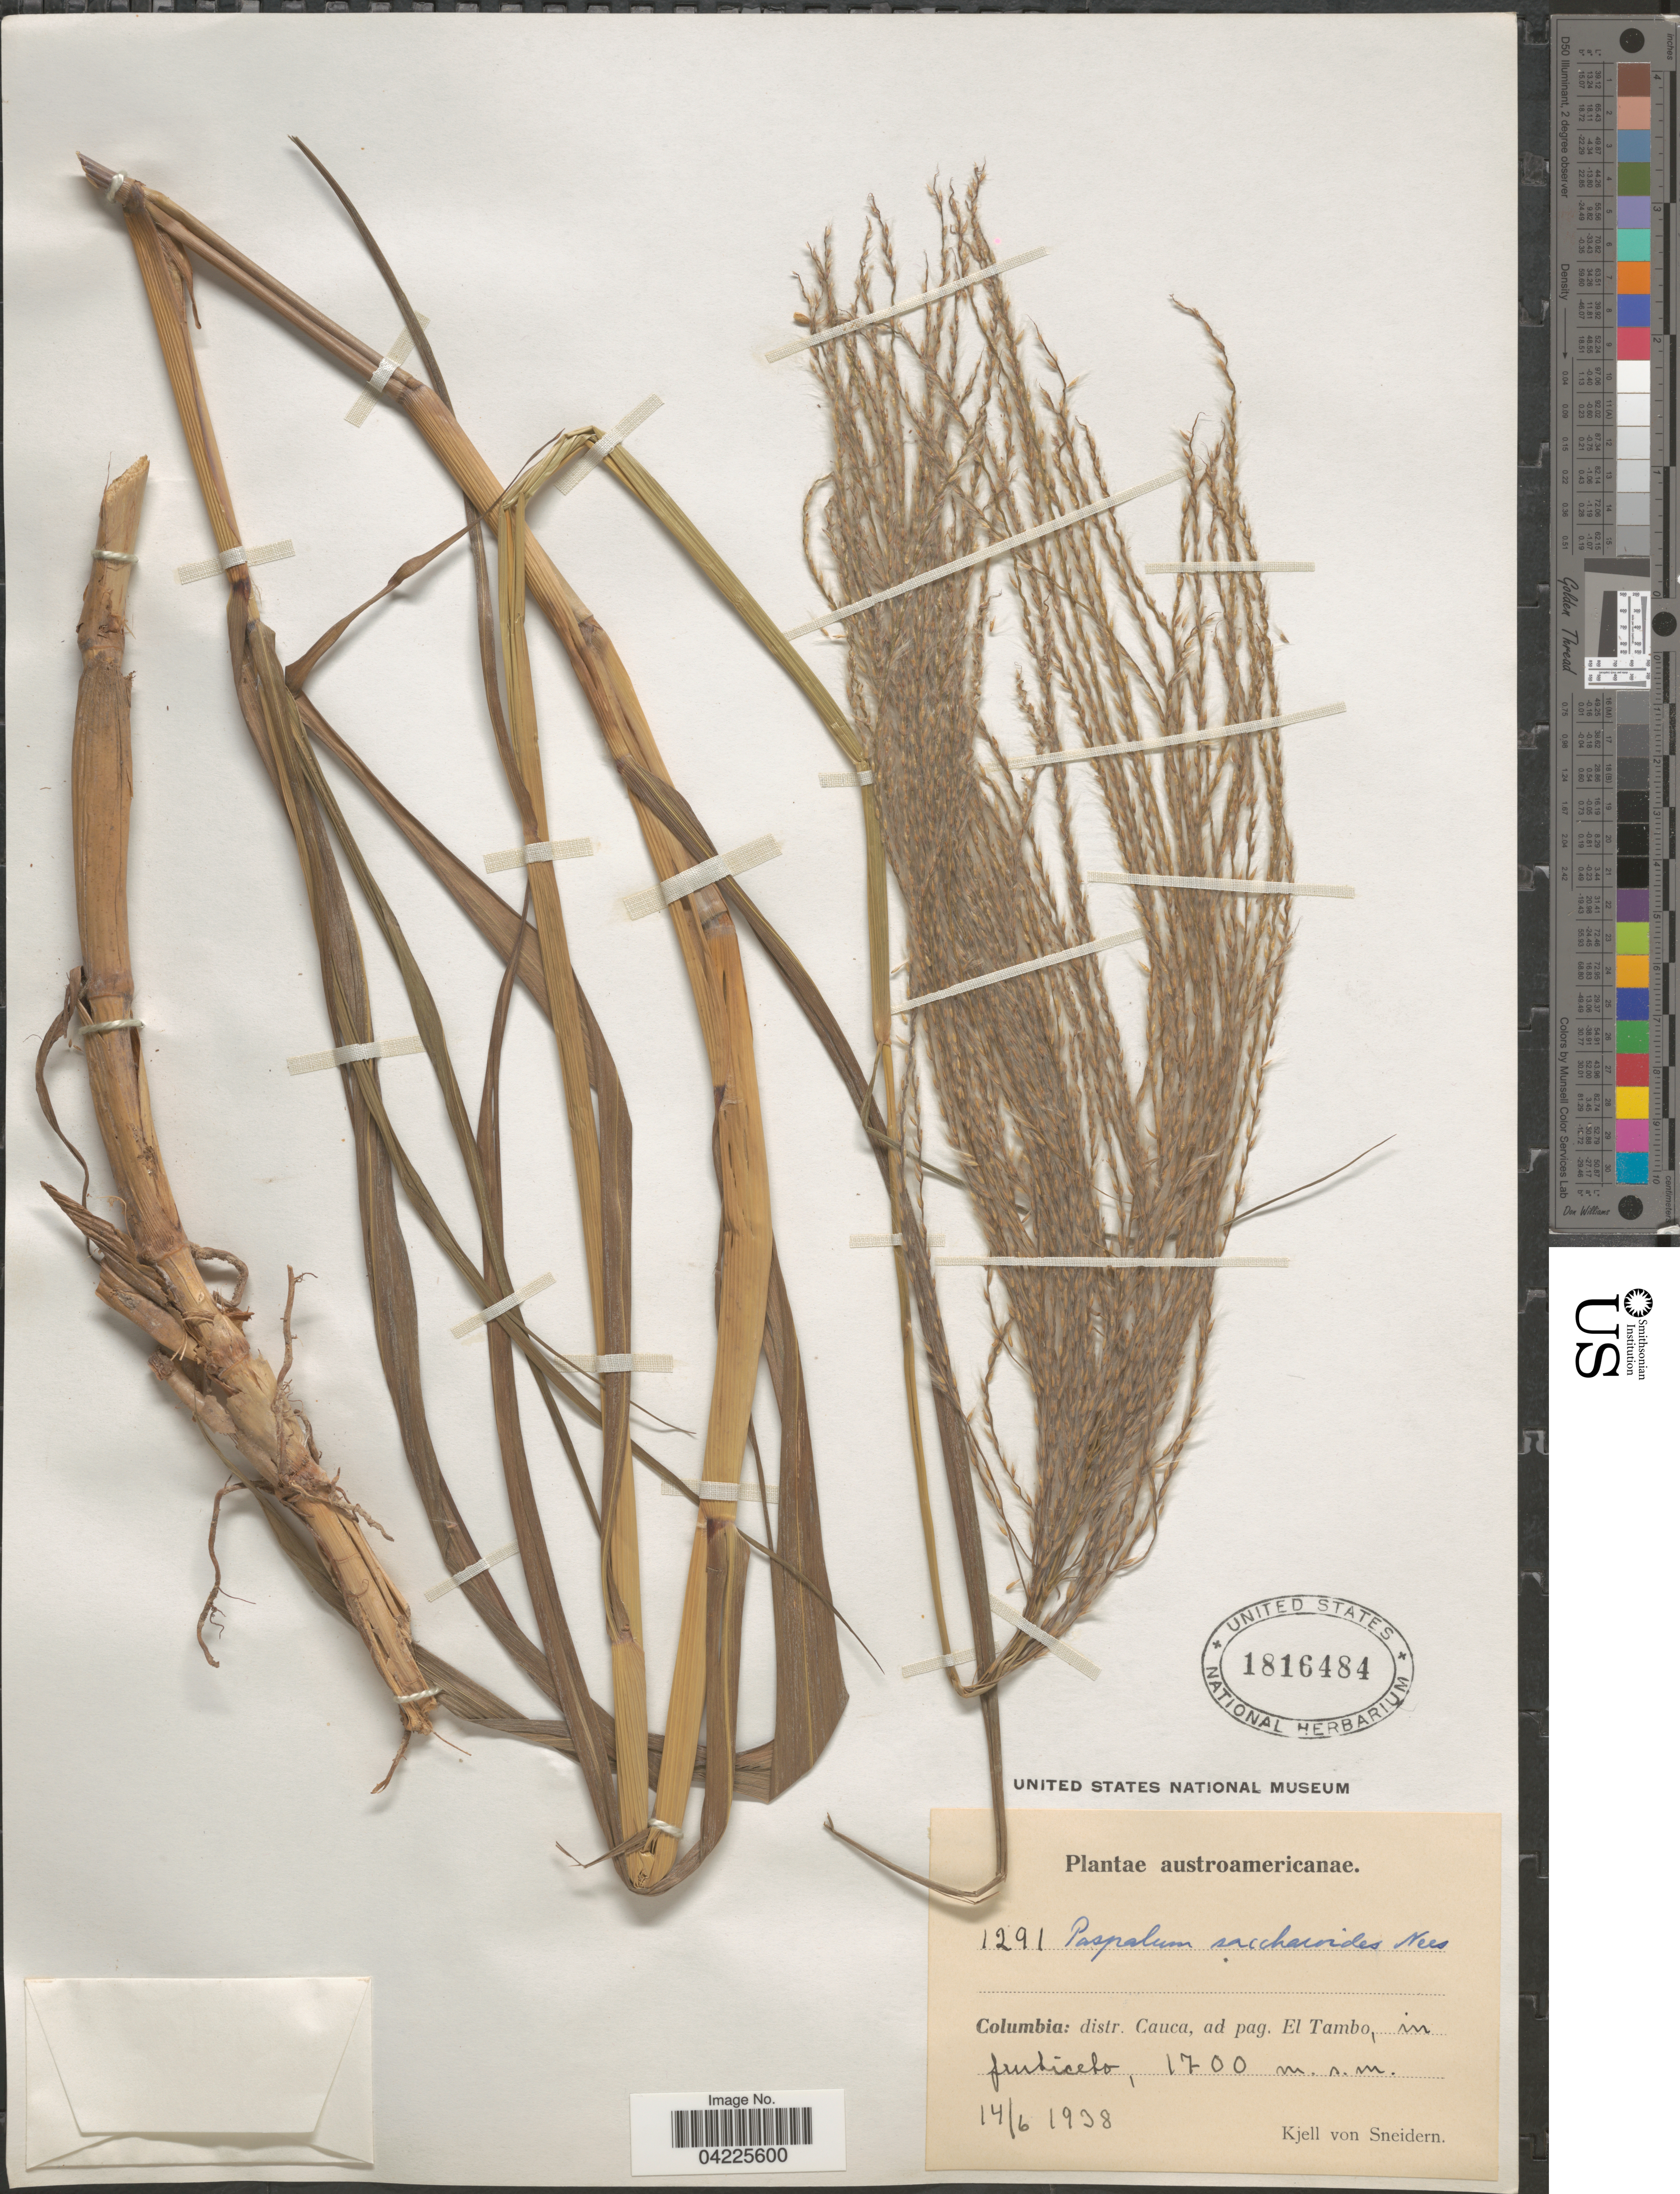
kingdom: Plantae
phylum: Tracheophyta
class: Liliopsida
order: Poales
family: Poaceae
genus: Paspalum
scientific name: Paspalum saccharoides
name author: Nees ex Trin.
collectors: K. von Sneidern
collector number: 1291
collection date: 1938-06-14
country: Colombia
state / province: Cauca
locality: Distr. Cauca, ad pag. El Tambo, in fruticeto.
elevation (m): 1700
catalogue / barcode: US 1816484